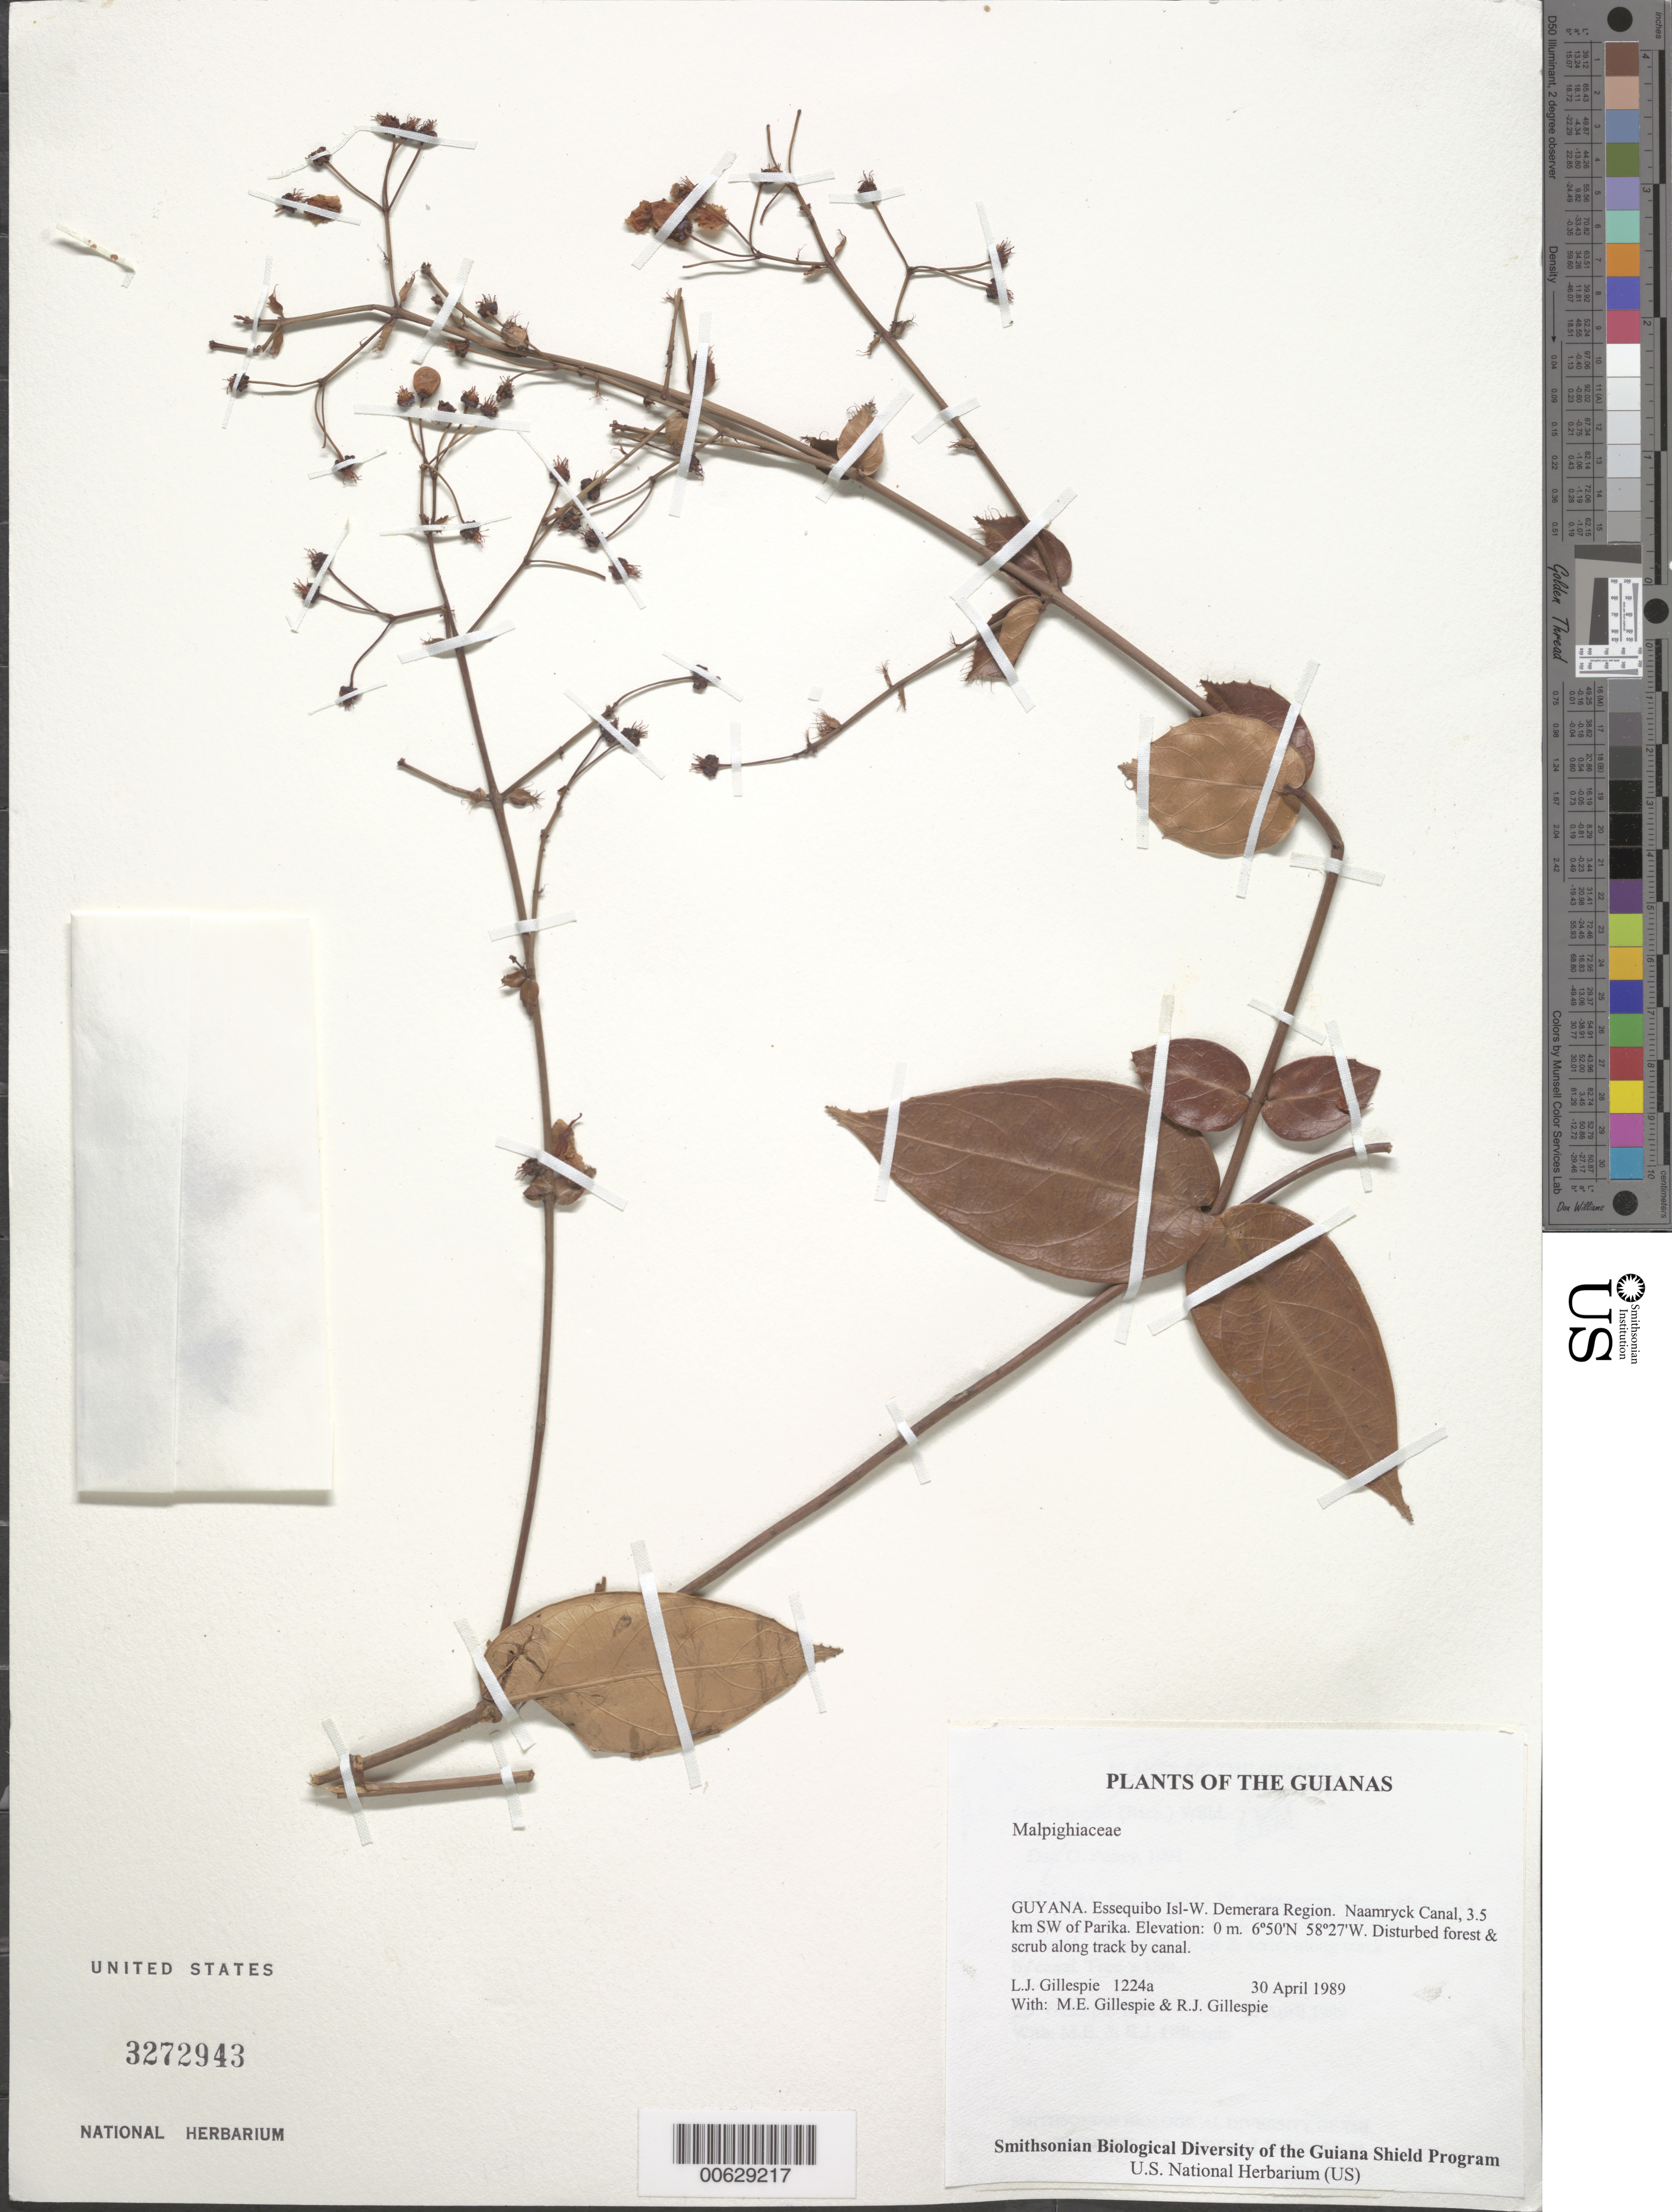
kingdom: Plantae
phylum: Tracheophyta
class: Magnoliopsida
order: Malpighiales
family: Malpighiaceae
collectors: L. J. Gillespie, M. Gillespie & R. Gillespie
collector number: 1224 a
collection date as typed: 30 April 1989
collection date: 1989-04-30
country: Guyana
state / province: Essequibo Isl-W. Demerara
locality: Naamryck Canal, 3.5 km SW of Parika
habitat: Disturbed forest & scrub along track by canal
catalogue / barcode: US 3272943